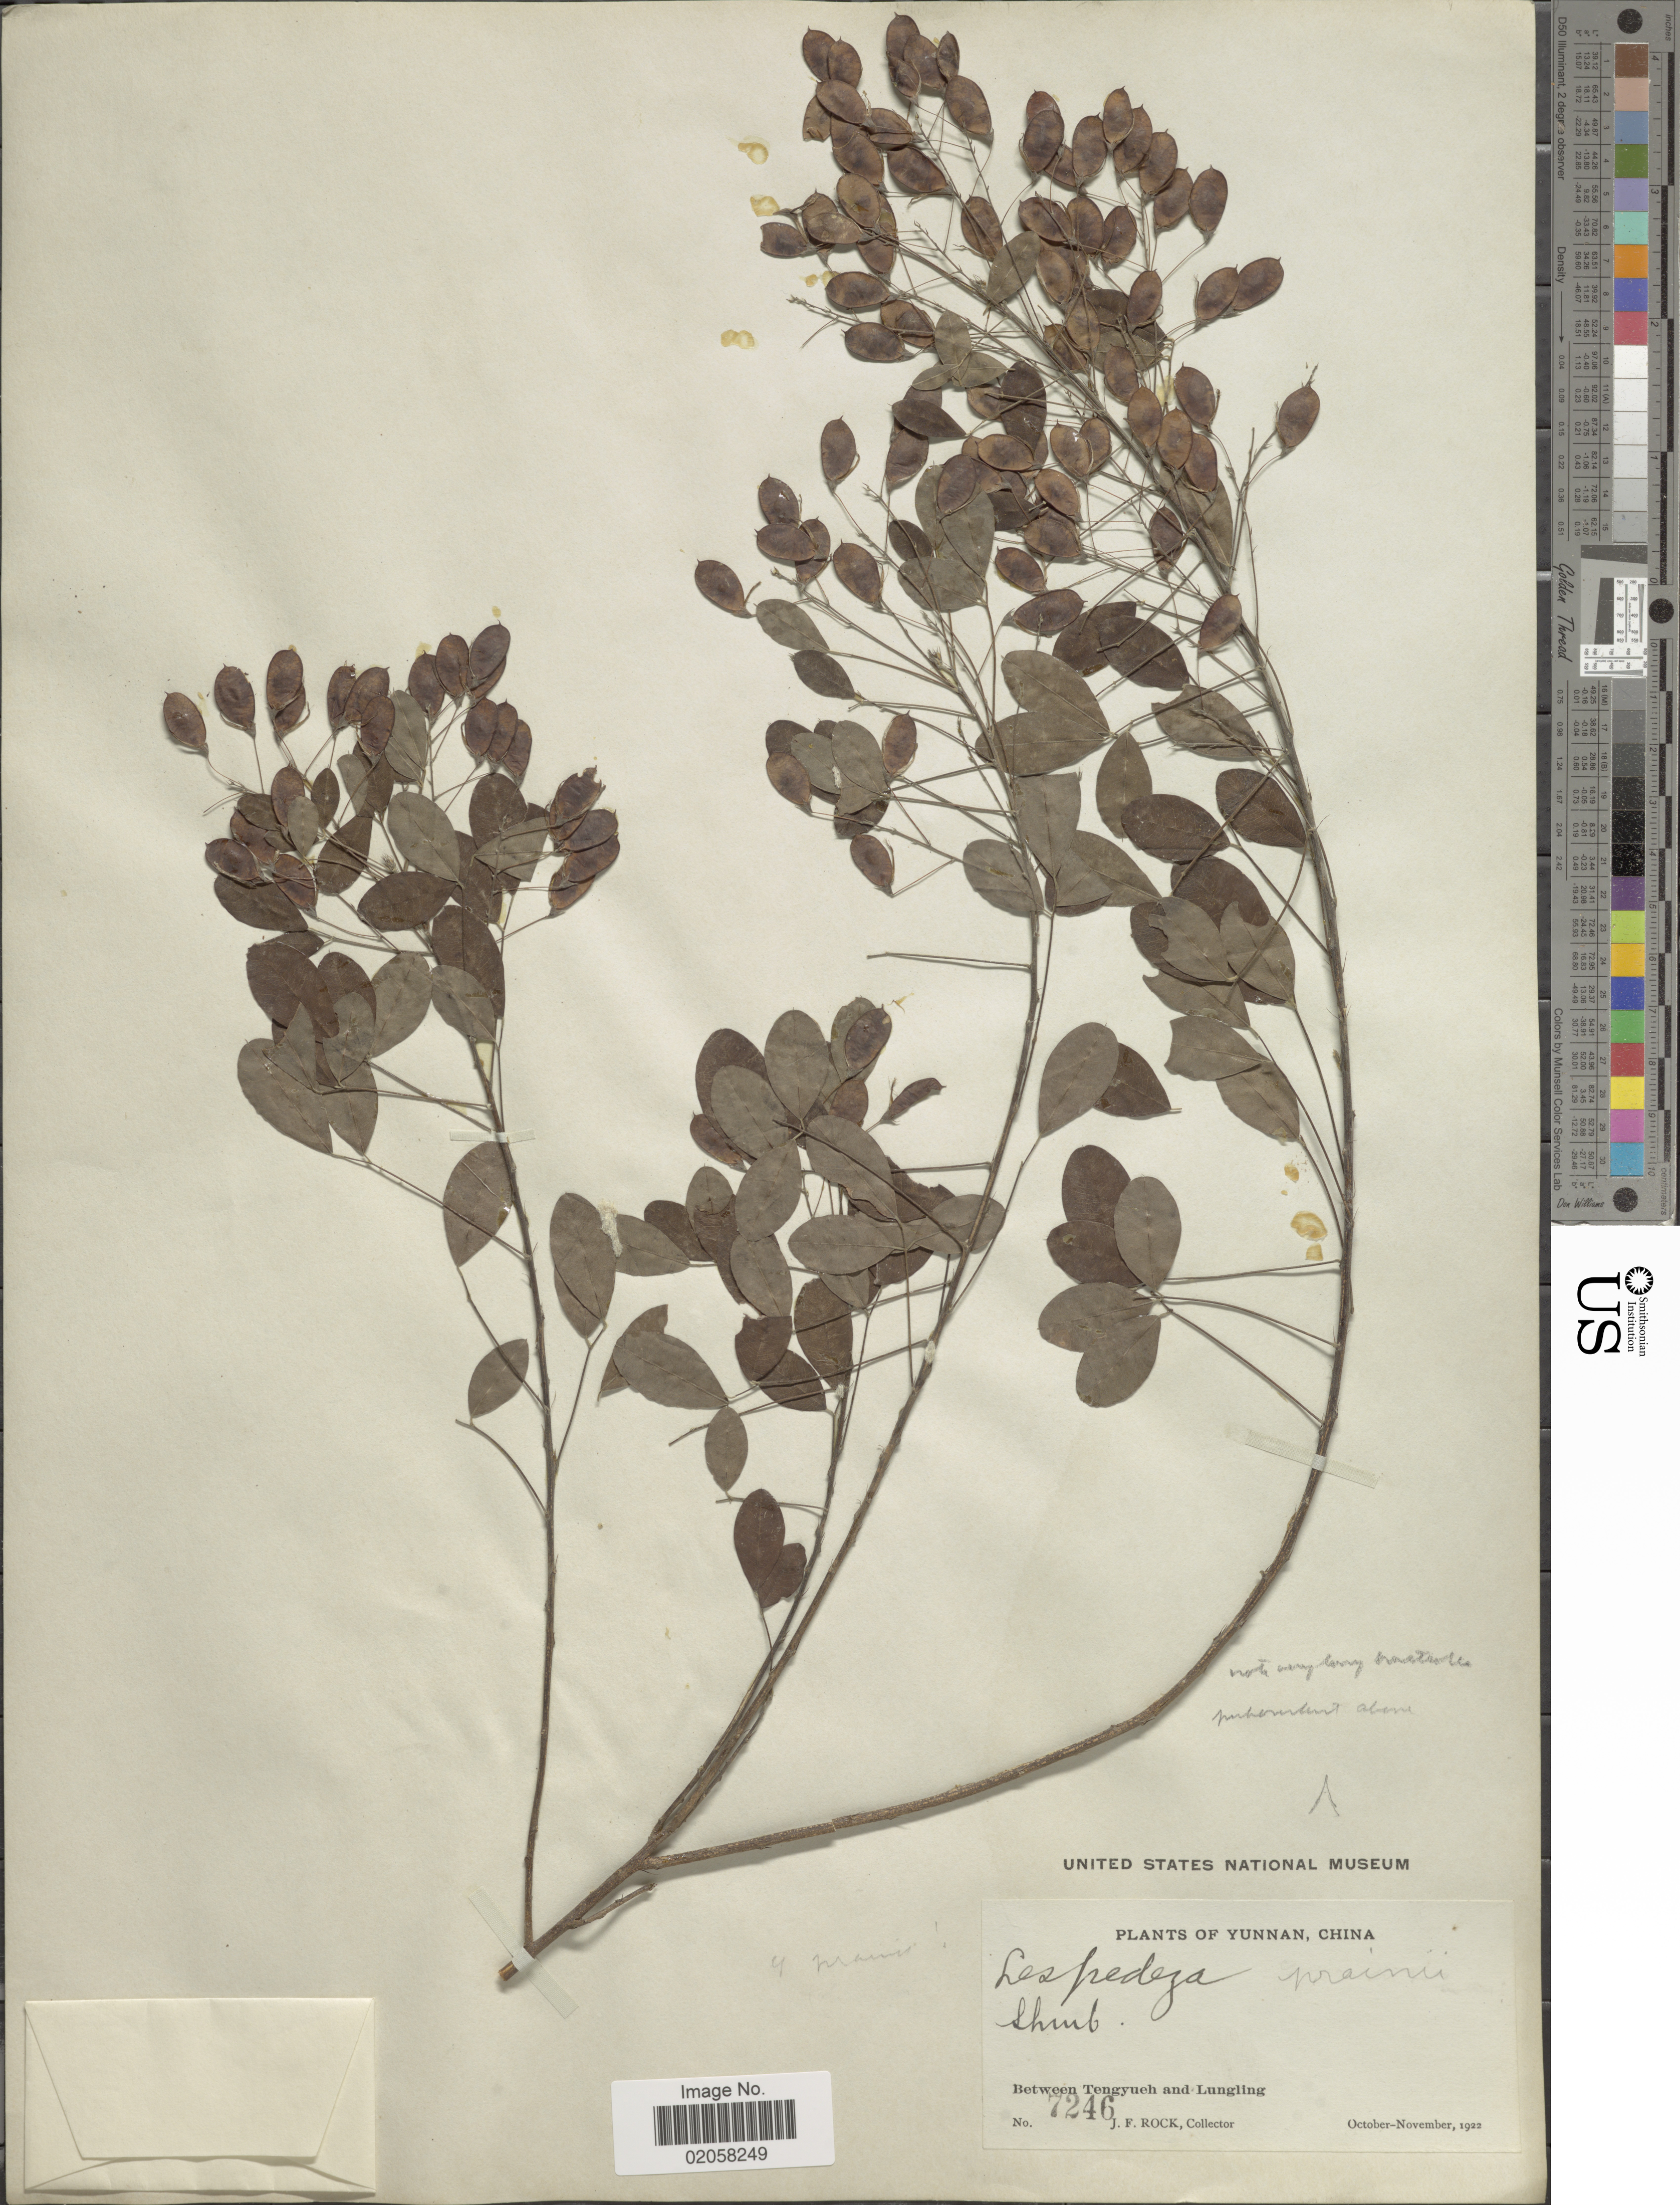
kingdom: Plantae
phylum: Tracheophyta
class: Magnoliopsida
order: Fabales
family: Fabaceae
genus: Campylotropis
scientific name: Campylotropis prainii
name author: (Collett & Hemsl.) Schindl.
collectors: J. Rock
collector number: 7246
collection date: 1922-10/1922-11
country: China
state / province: Yunnan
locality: Between Tengyueh and Lungling